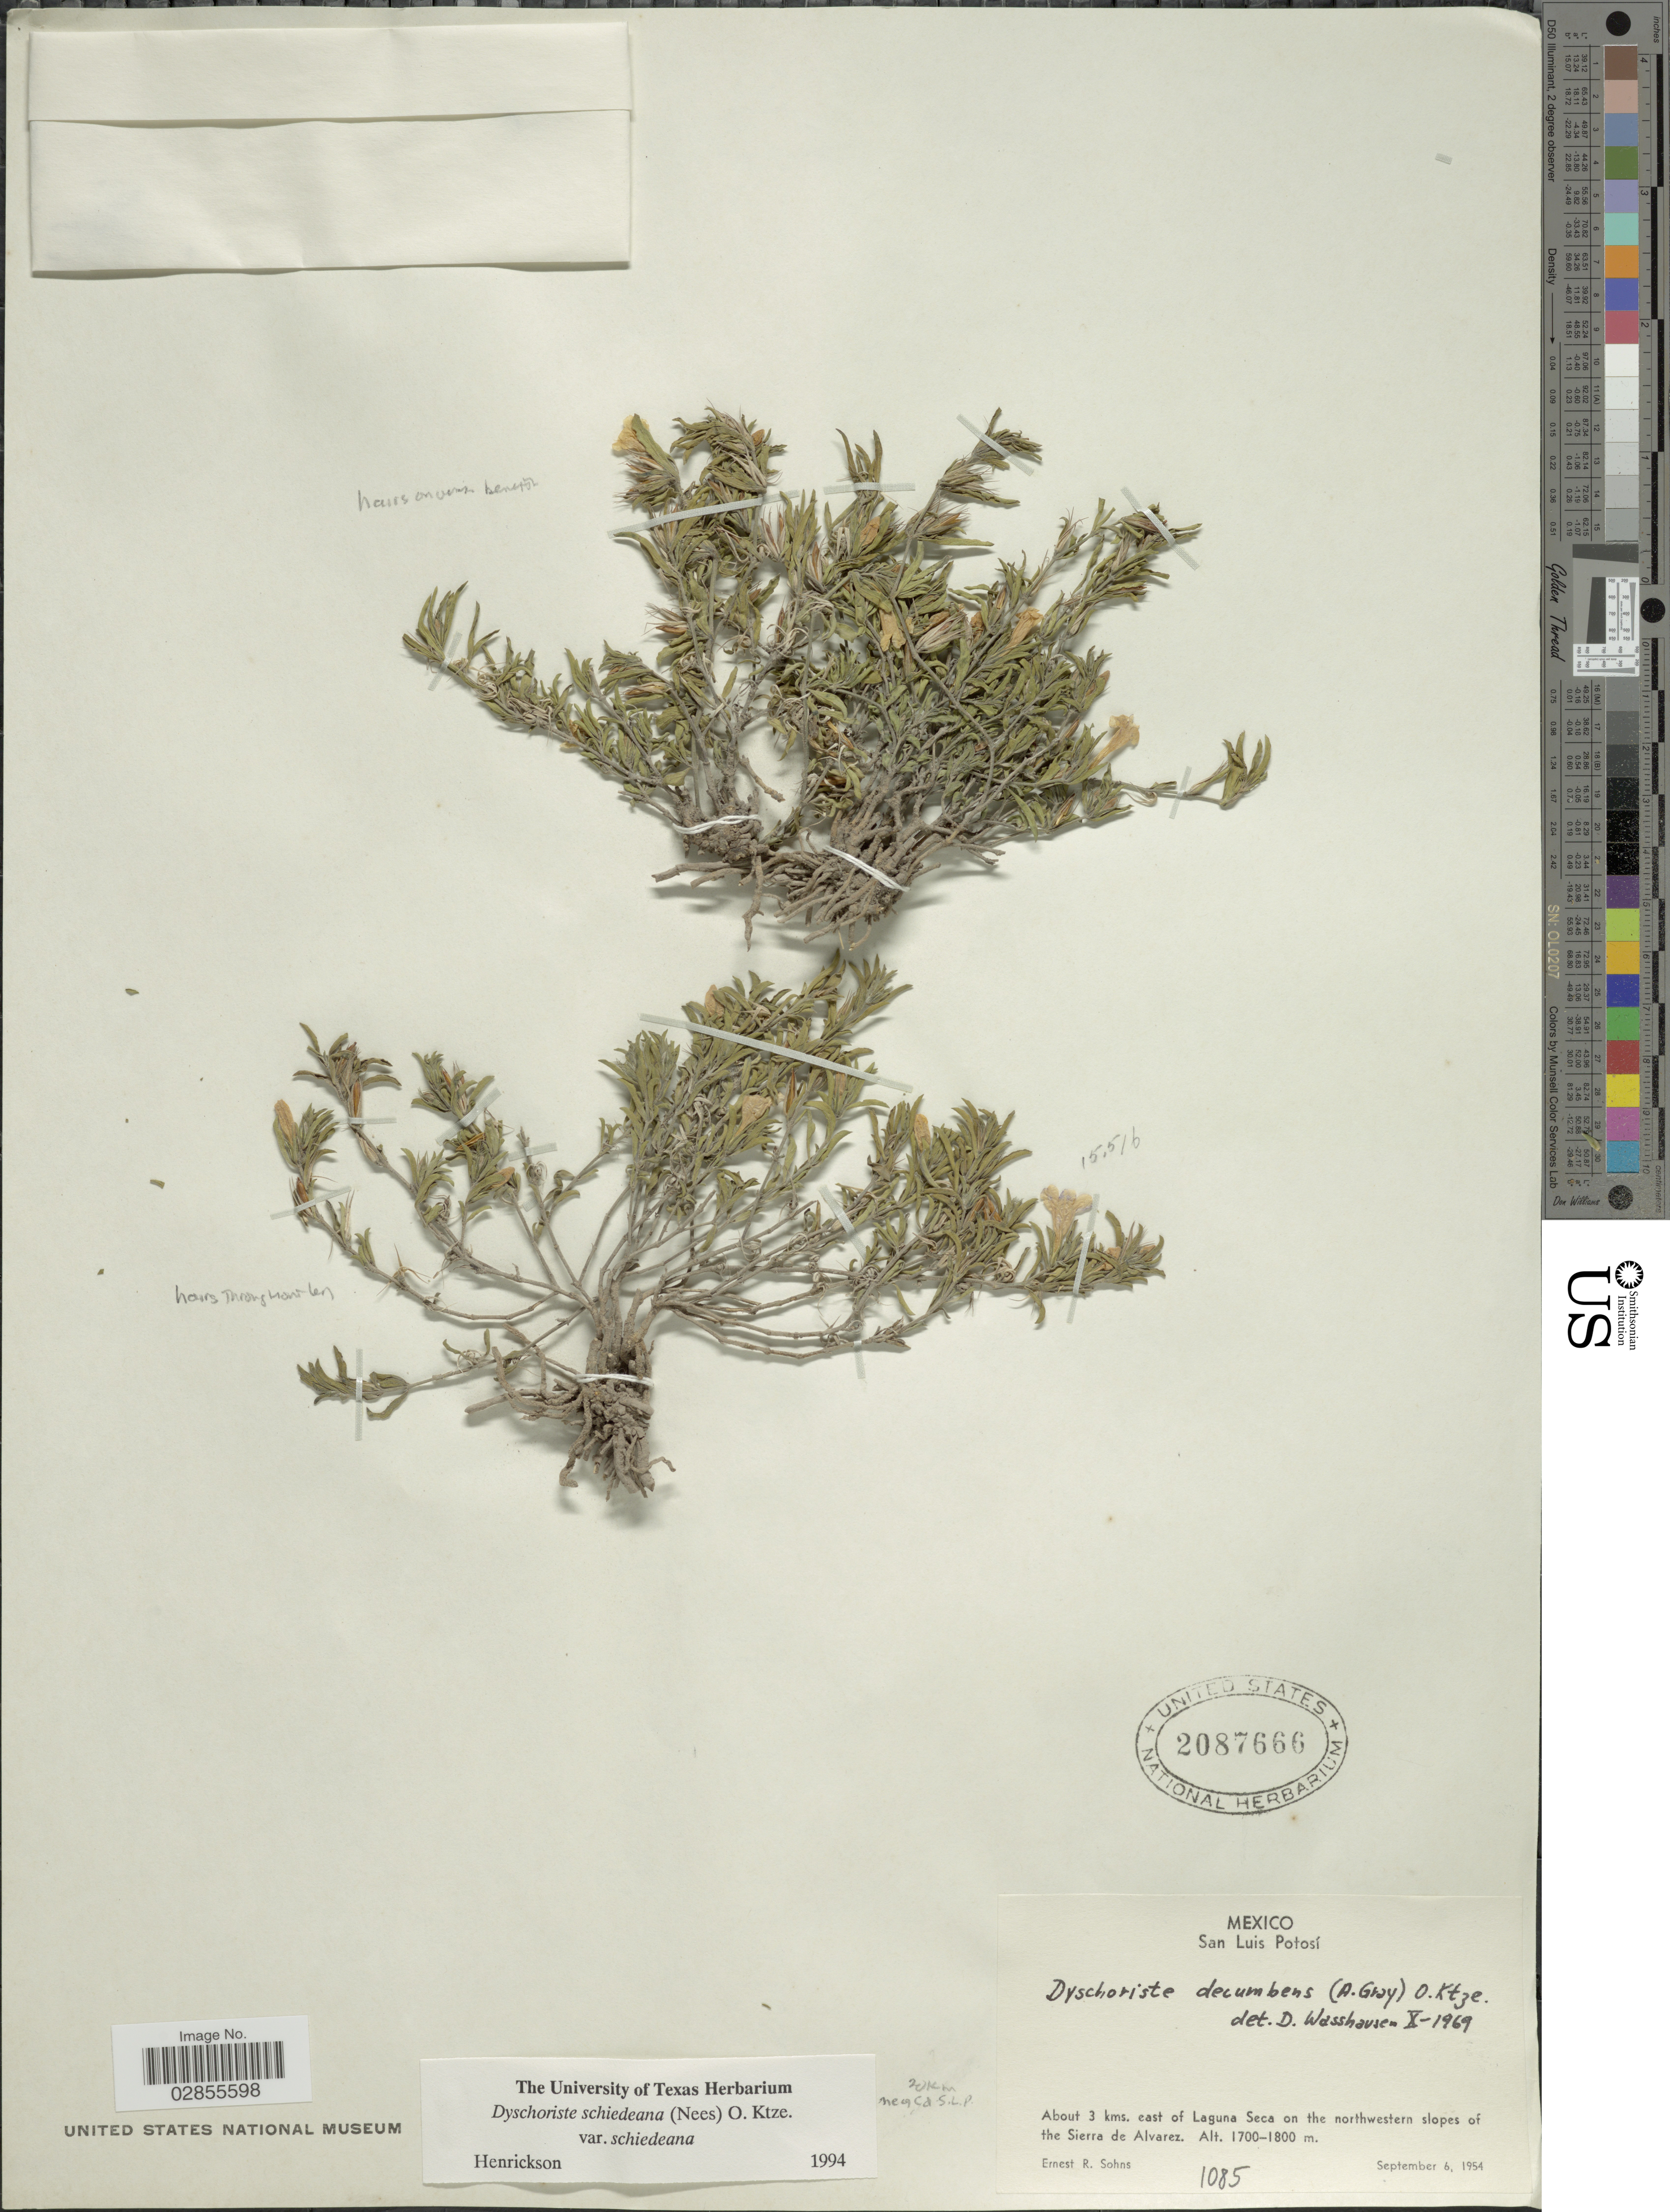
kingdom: Plantae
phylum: Tracheophyta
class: Magnoliopsida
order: Lamiales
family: Acanthaceae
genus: Dyschoriste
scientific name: Dyschoriste schiedeana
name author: (Nees) Kuntze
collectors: E. R. Sohns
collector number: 1085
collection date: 1954-09-06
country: Mexico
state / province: San Luis Potosí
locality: About 3 kms. east of Laguna Seca on the northwestern slopes of the Sierra de Alvarez.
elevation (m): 1700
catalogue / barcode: US 2087666